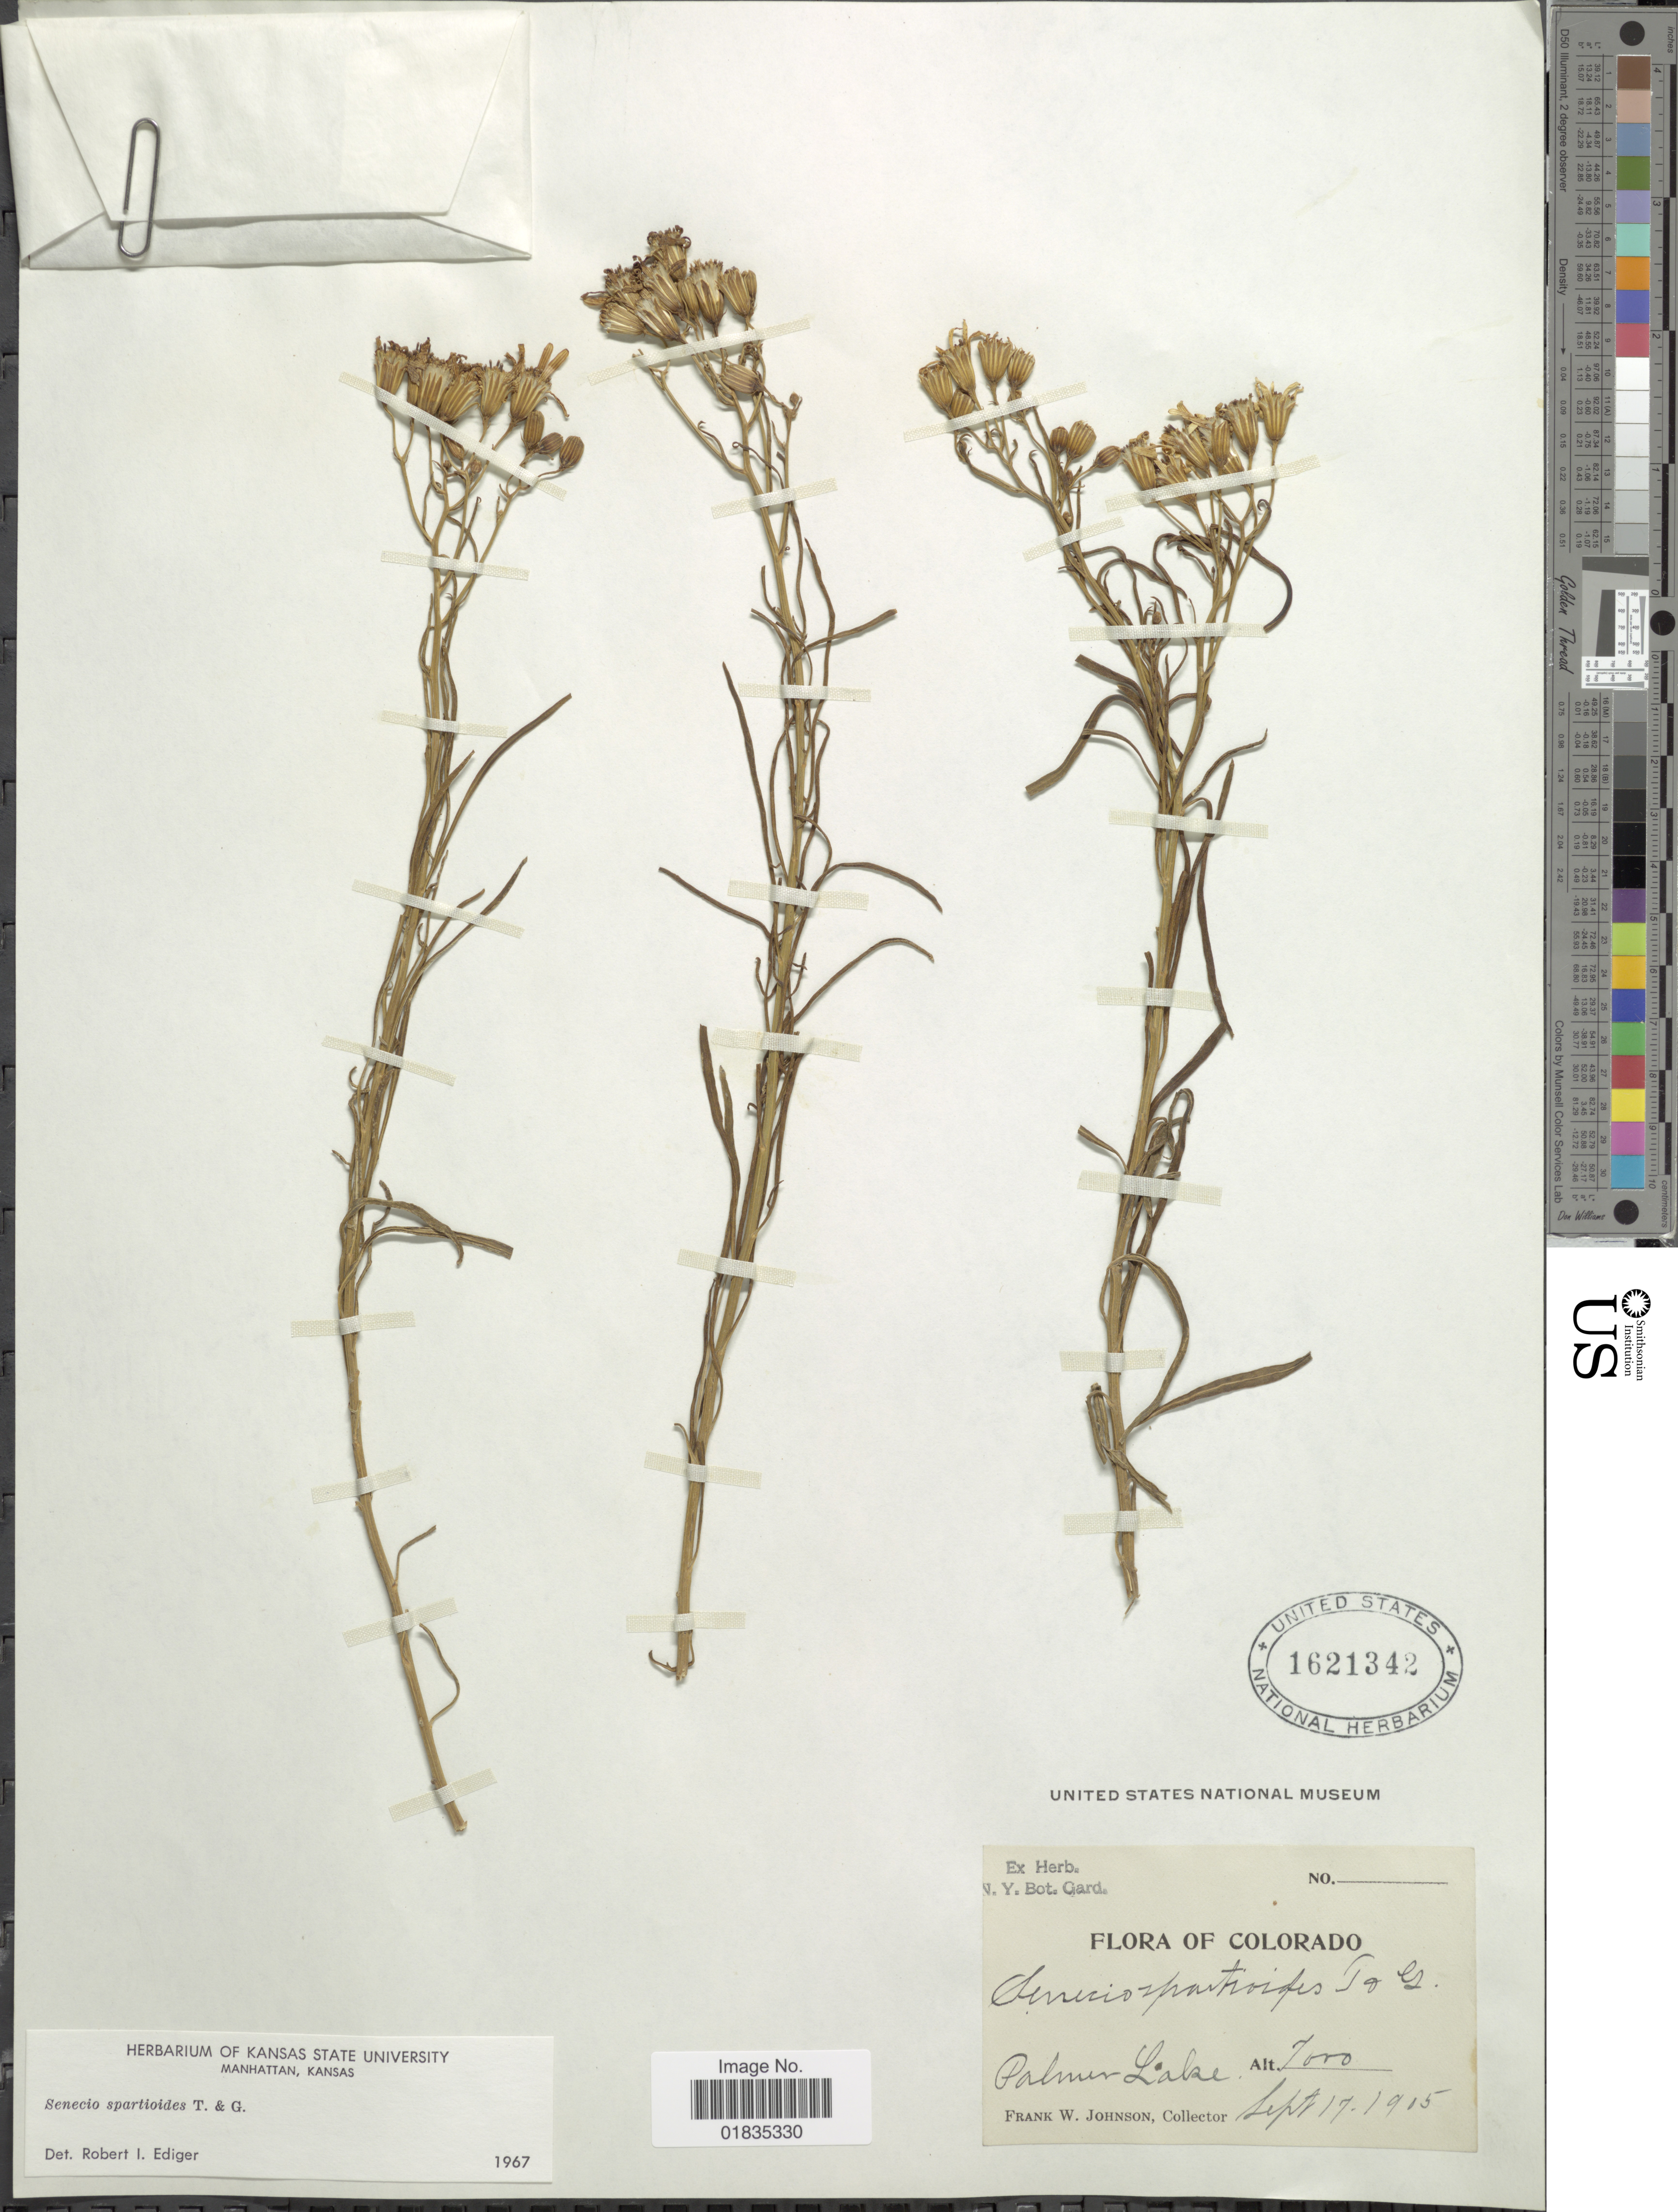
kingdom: Plantae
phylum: Tracheophyta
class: Magnoliopsida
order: Asterales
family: Asteraceae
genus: Senecio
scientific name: Senecio spartioides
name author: Torr. & A. Gray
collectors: F. W. Johnson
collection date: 1915-09-17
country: United States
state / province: Colorado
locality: Palmer Lake.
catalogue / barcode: US 1621342